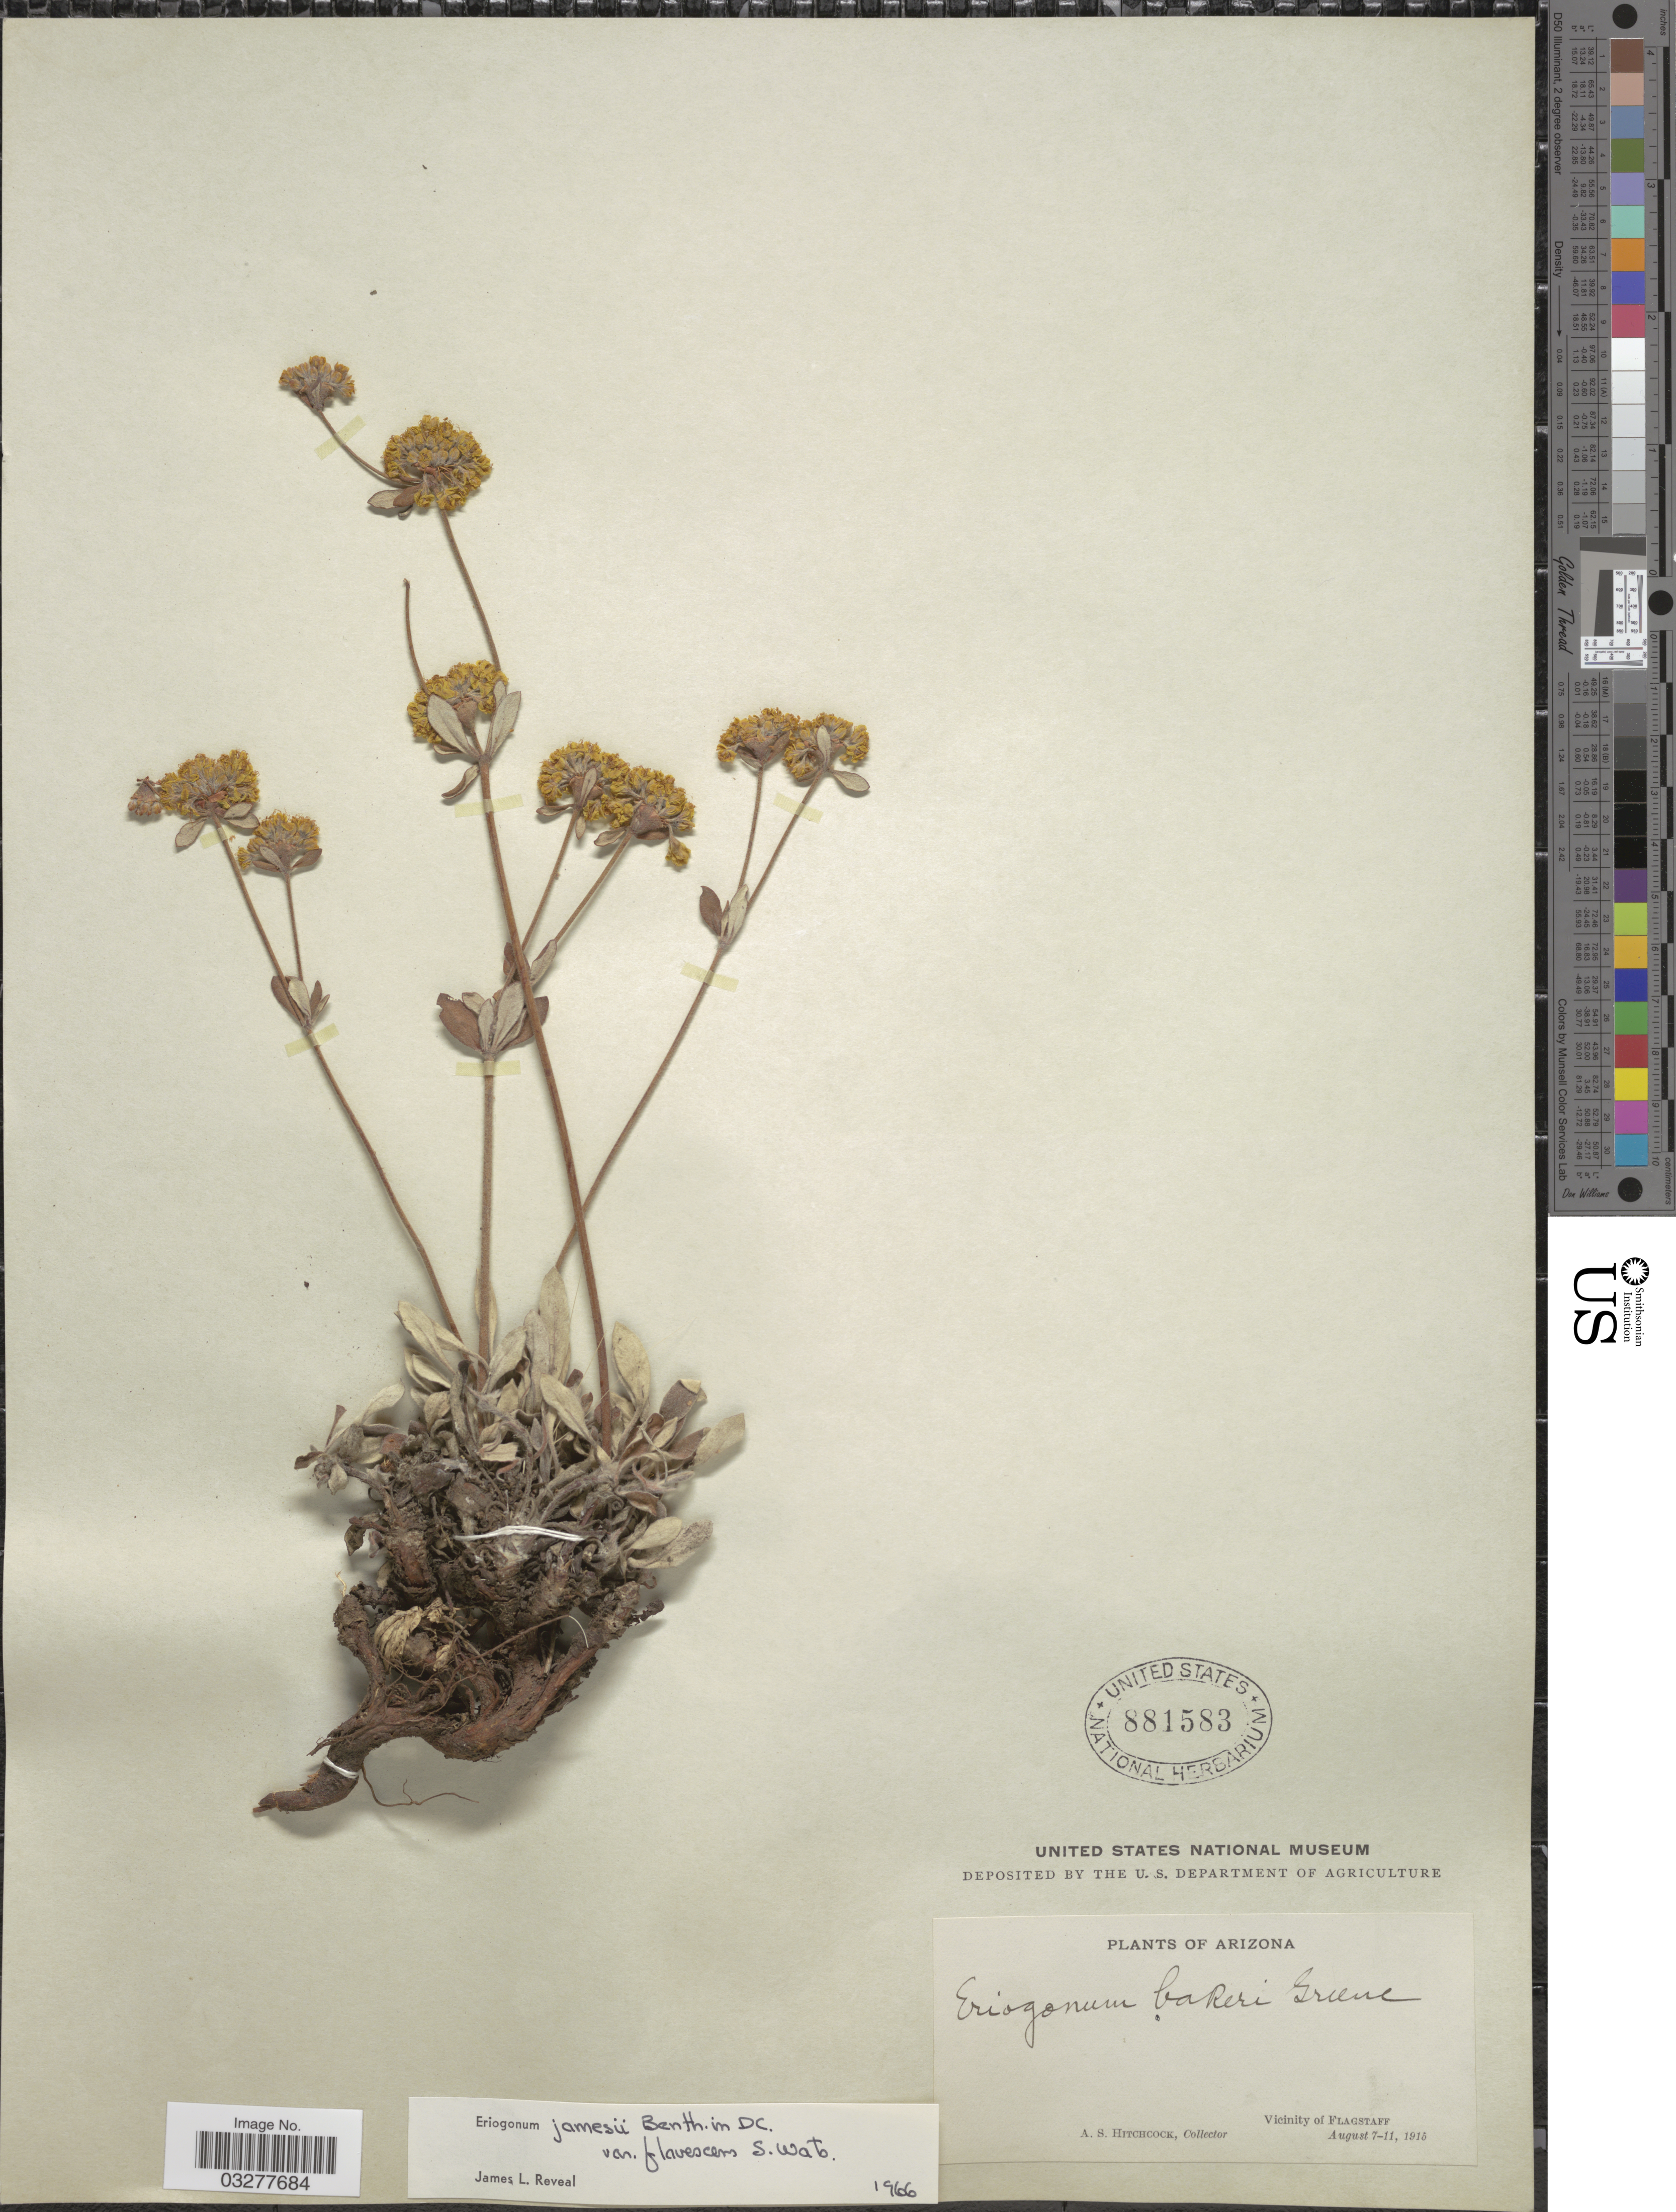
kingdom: Plantae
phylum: Tracheophyta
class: Magnoliopsida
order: Caryophyllales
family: Polygonaceae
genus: Eriogonum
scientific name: Eriogonum jamesii var. flavescens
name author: S. Watson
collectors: A. S. Hitchcock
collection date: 1915-08-07/1915-08-11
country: United States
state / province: Arizona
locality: Vicinity of Flagstaff.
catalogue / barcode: US 881583